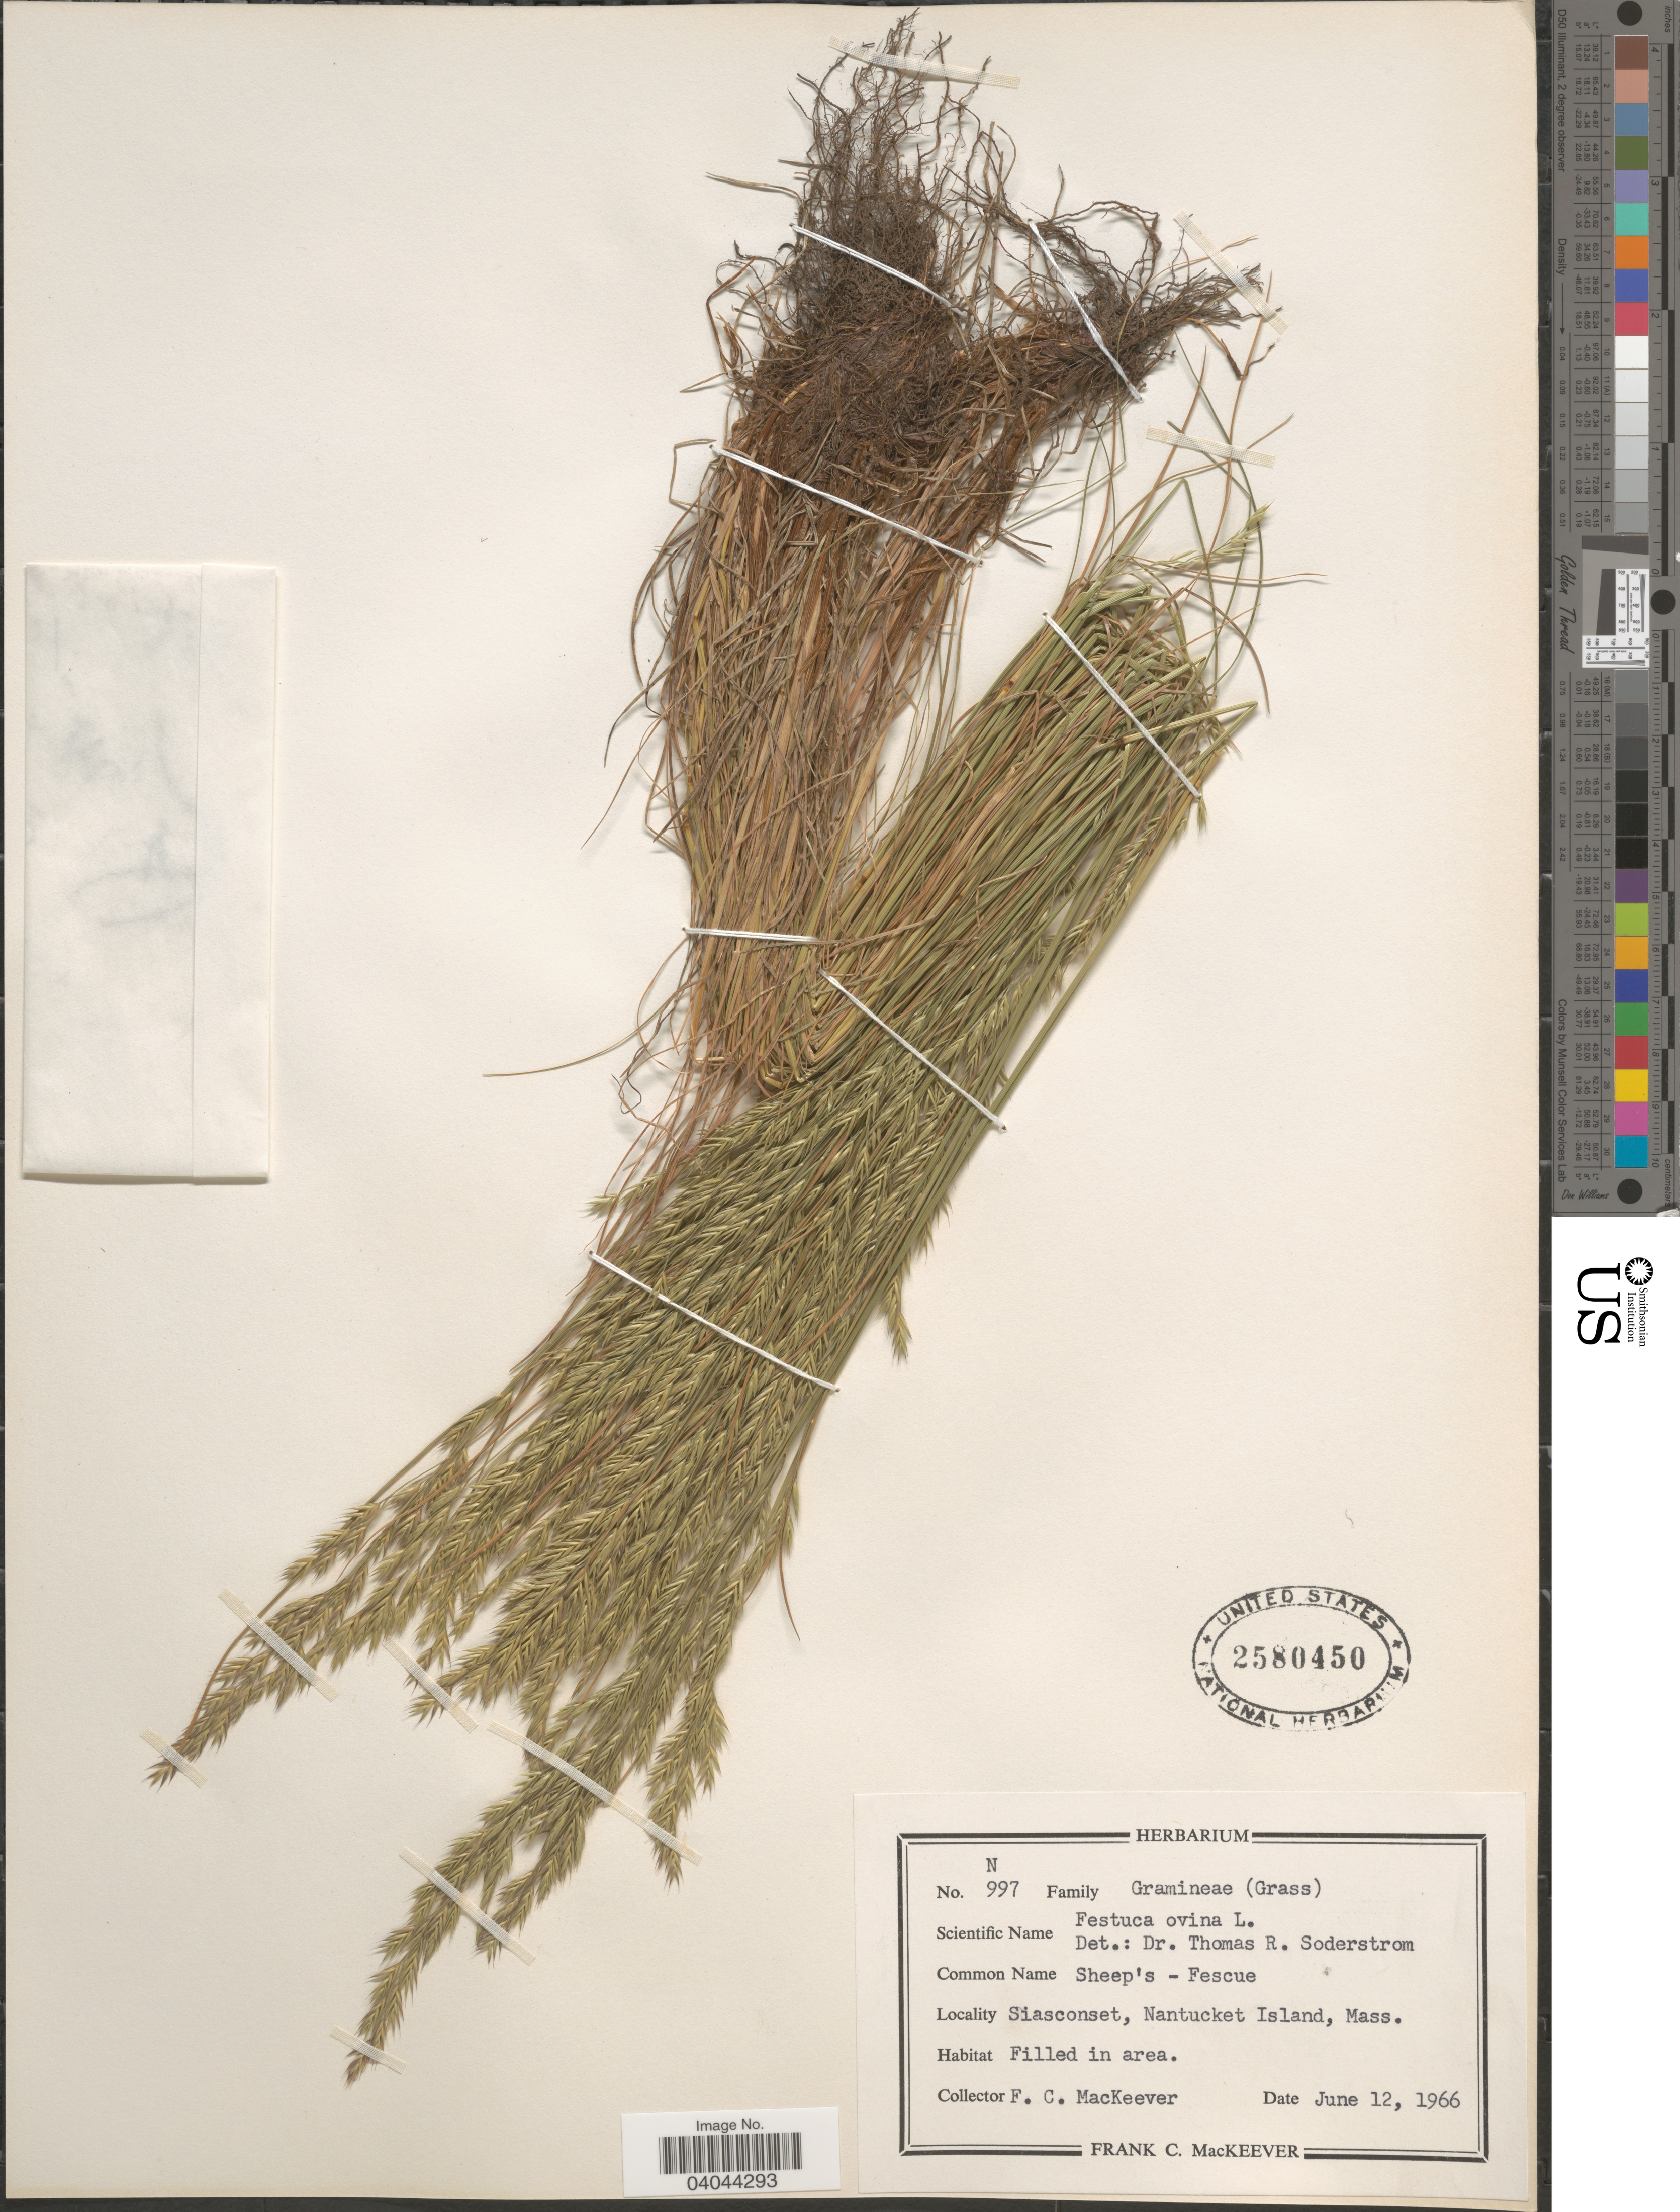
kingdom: Plantae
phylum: Tracheophyta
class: Liliopsida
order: Poales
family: Poaceae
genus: Festuca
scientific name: Festuca ovina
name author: L.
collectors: F. C. MacKeever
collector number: N997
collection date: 1966-06-12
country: United States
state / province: Massachusetts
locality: Siasconset, Nantucket Island. Filled in area.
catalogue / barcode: US 2580450